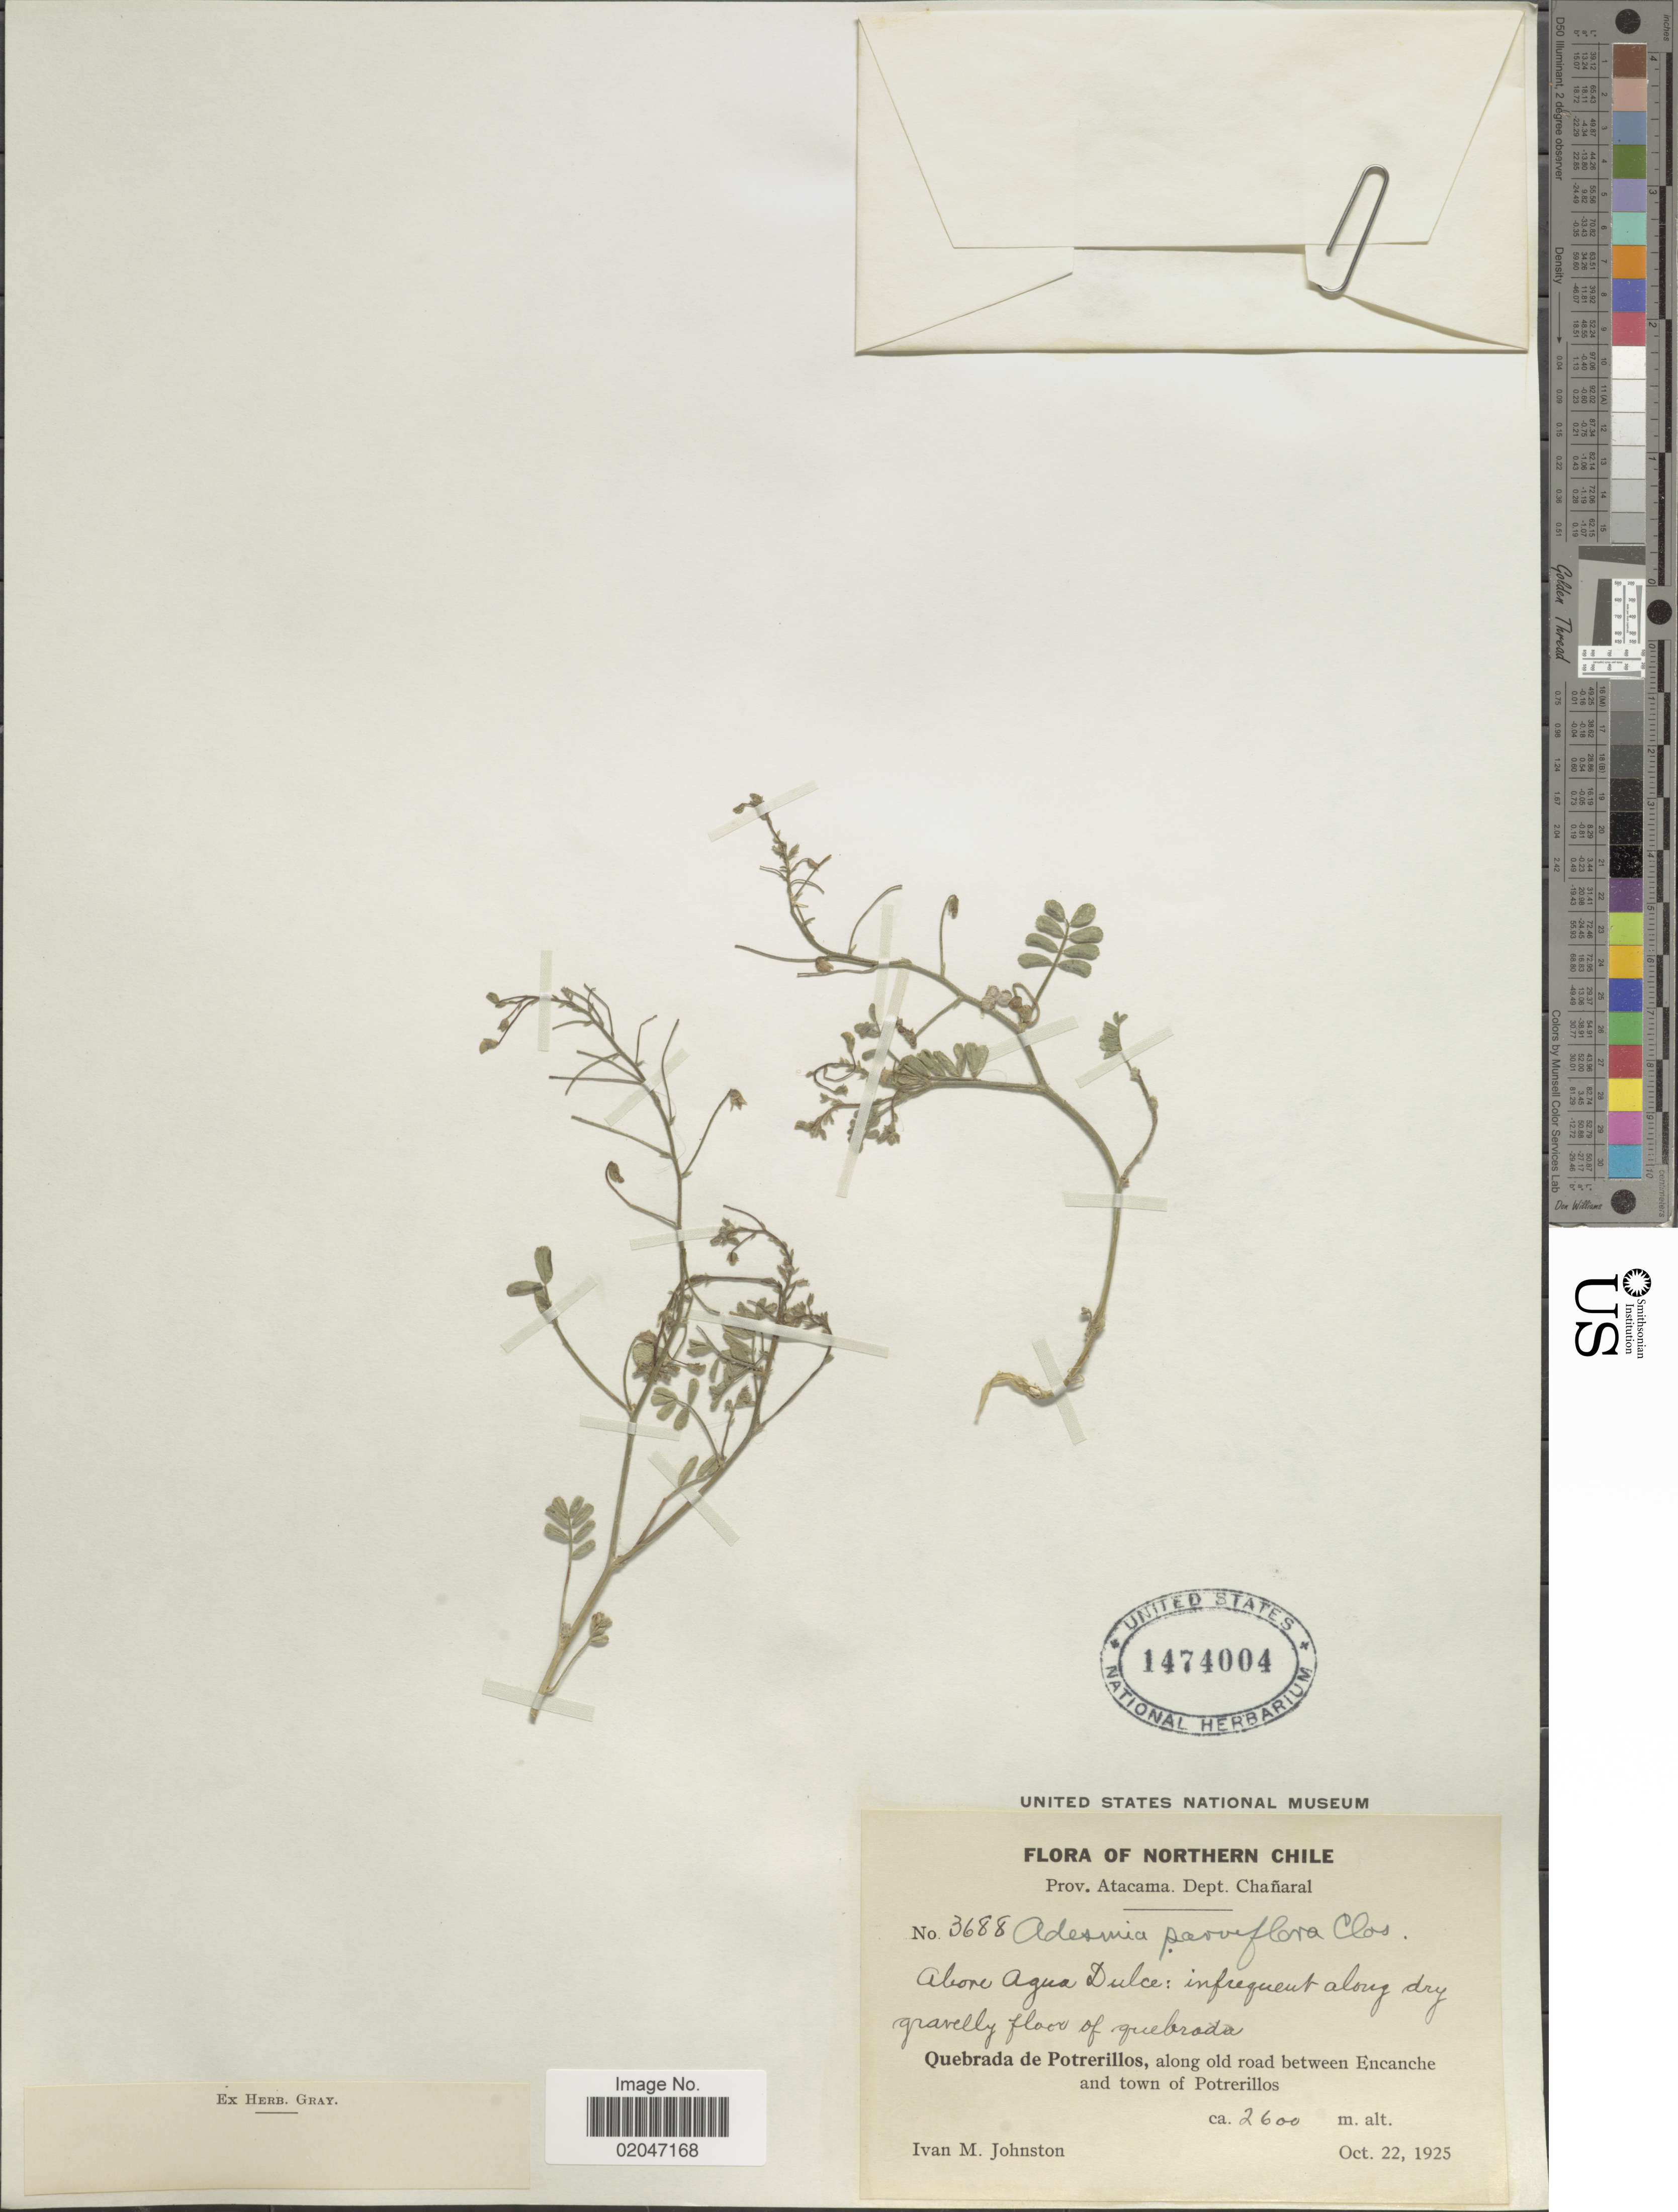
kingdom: Plantae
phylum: Tracheophyta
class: Magnoliopsida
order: Fabales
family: Fabaceae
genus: Adesmia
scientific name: Adesmia parviflora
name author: Clos in Gay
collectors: I.M. Johnston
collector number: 3688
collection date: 1925-10-22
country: Chile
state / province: Atacama (III)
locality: Northern Chile, Dept. Chañaral, Alona Agua Dulce: infequent along dry gravelly floor of quebrada, Quebrada de Potrerillos, along old road between Encanche and town of Potrerillos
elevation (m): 2600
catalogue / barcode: US 1474004